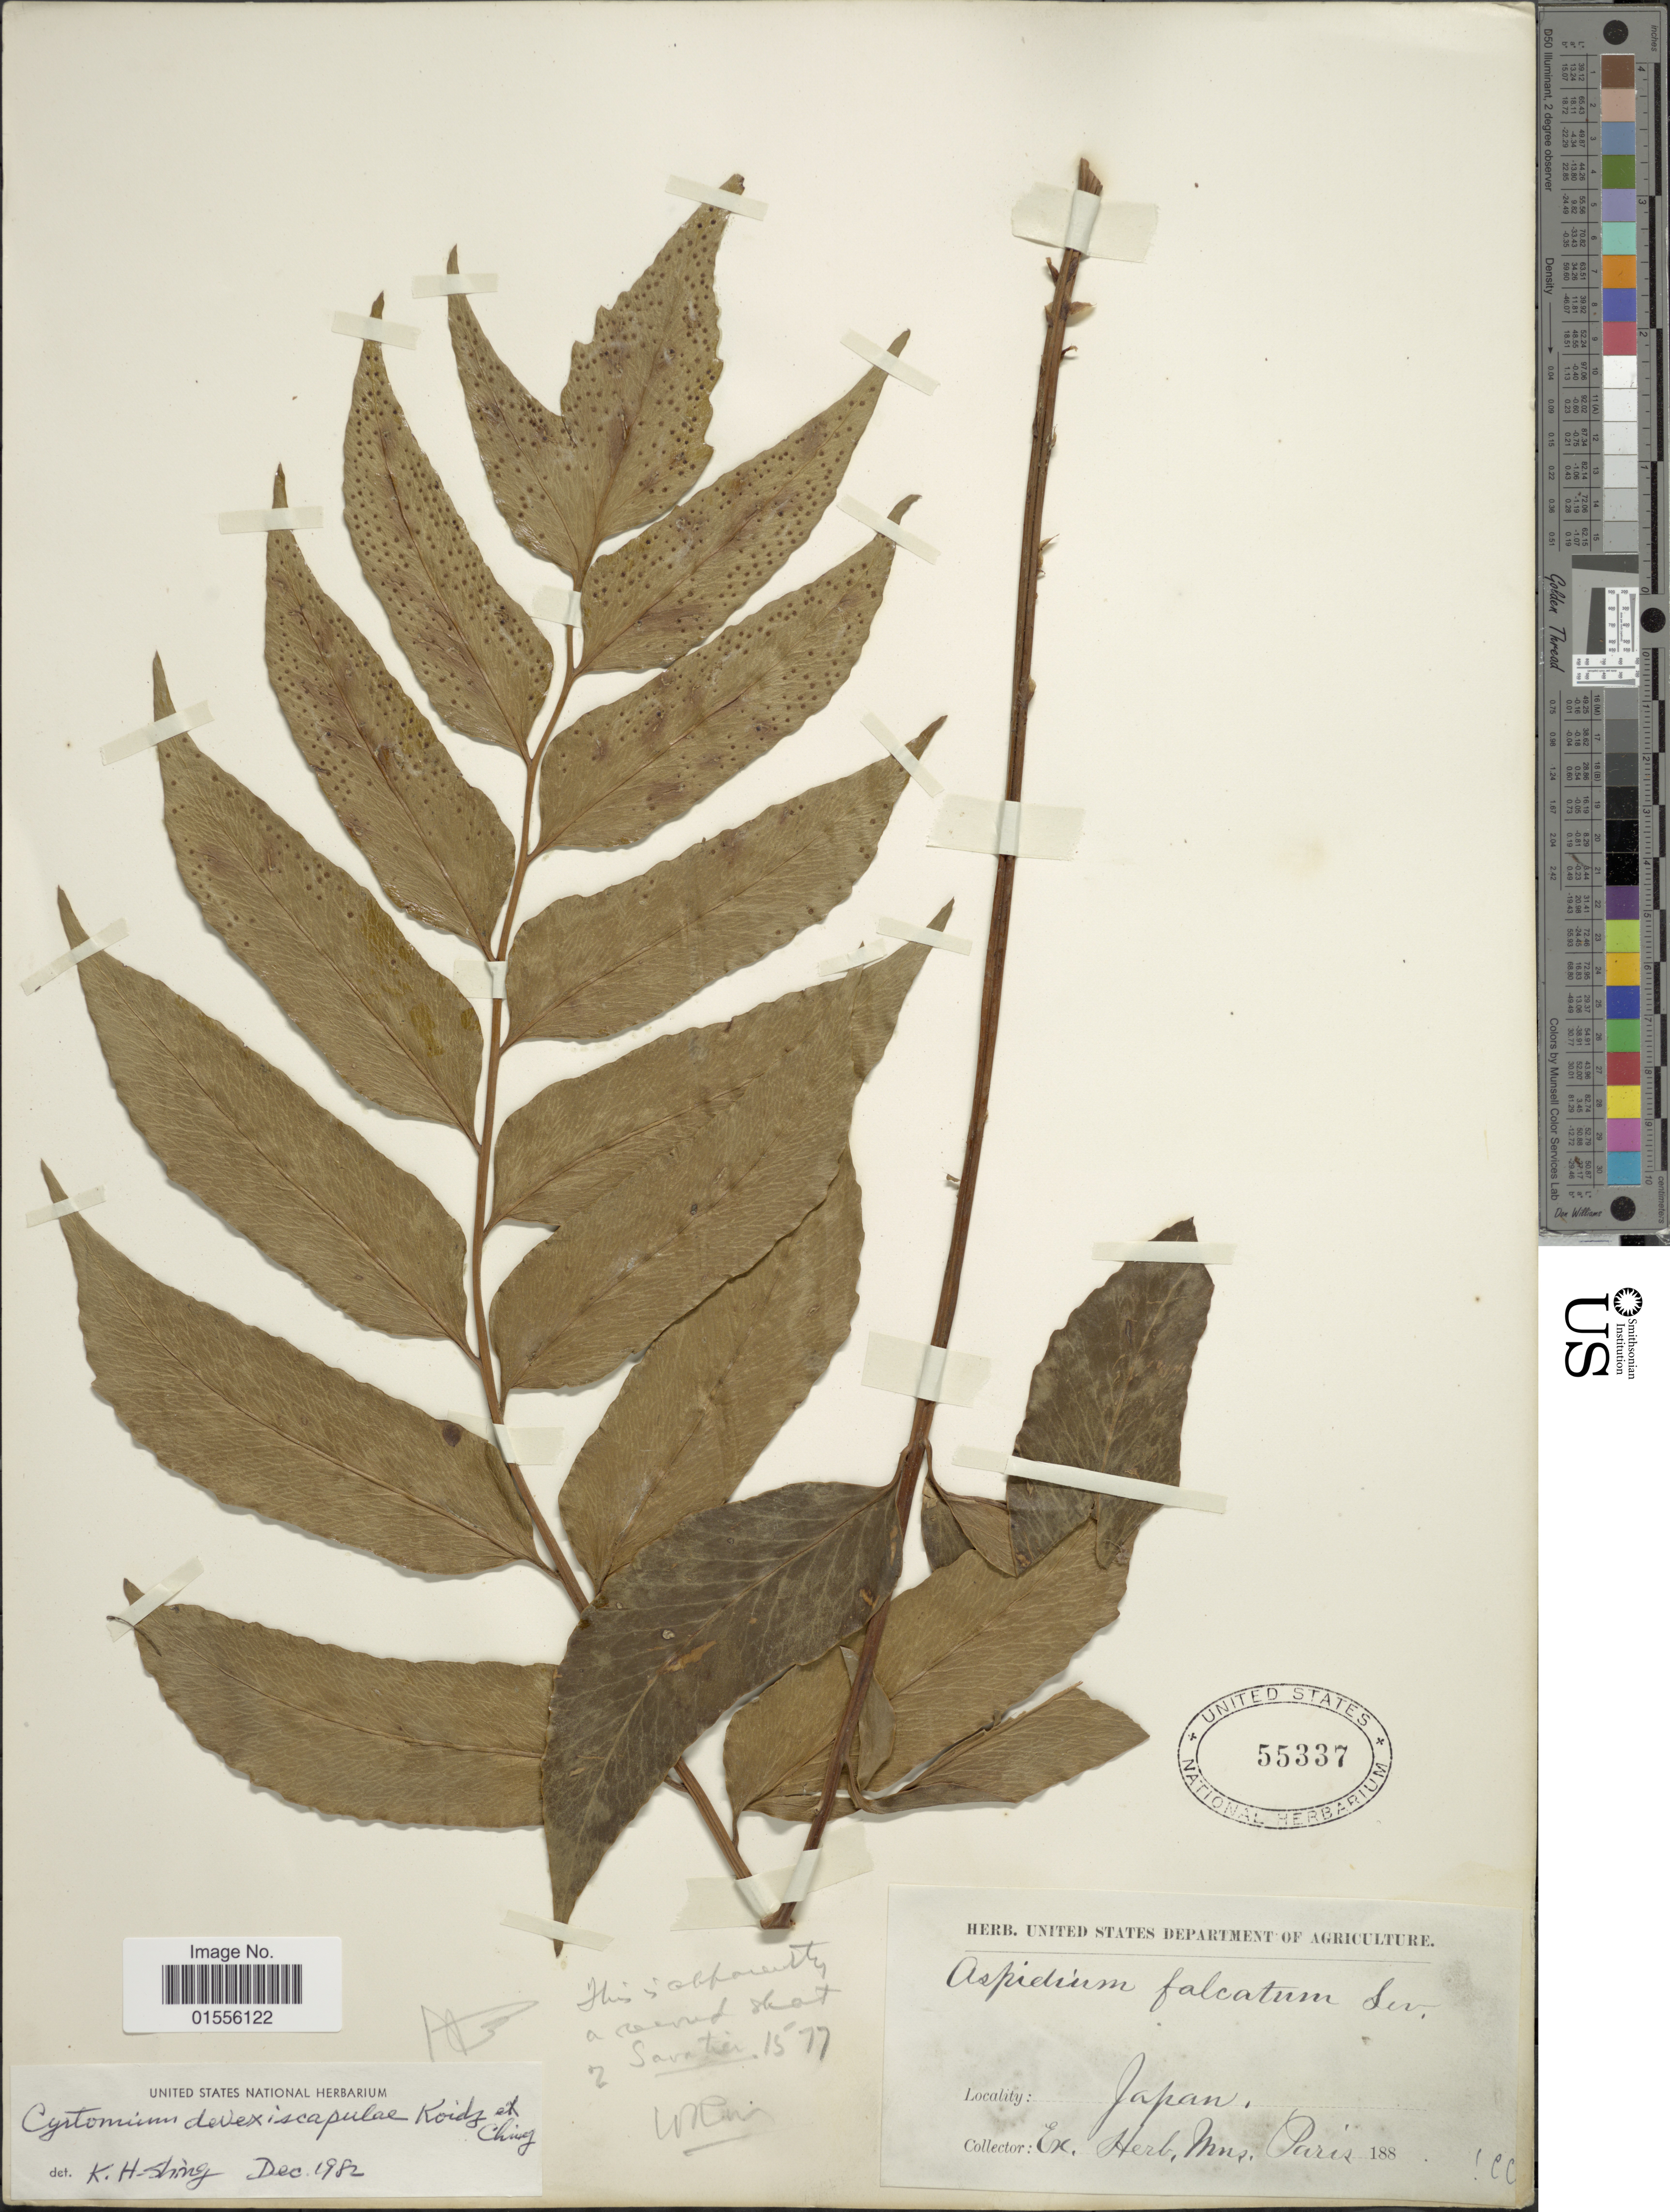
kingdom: Plantae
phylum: Tracheophyta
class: Polypodiopsida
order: Polypodiales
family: Dryopteridaceae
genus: Cyrtomium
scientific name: Cyrtomium devexiscapulae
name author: (Koidz.) Ching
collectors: ex herb. Mus. Paris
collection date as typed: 1888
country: Japan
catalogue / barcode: US 55337